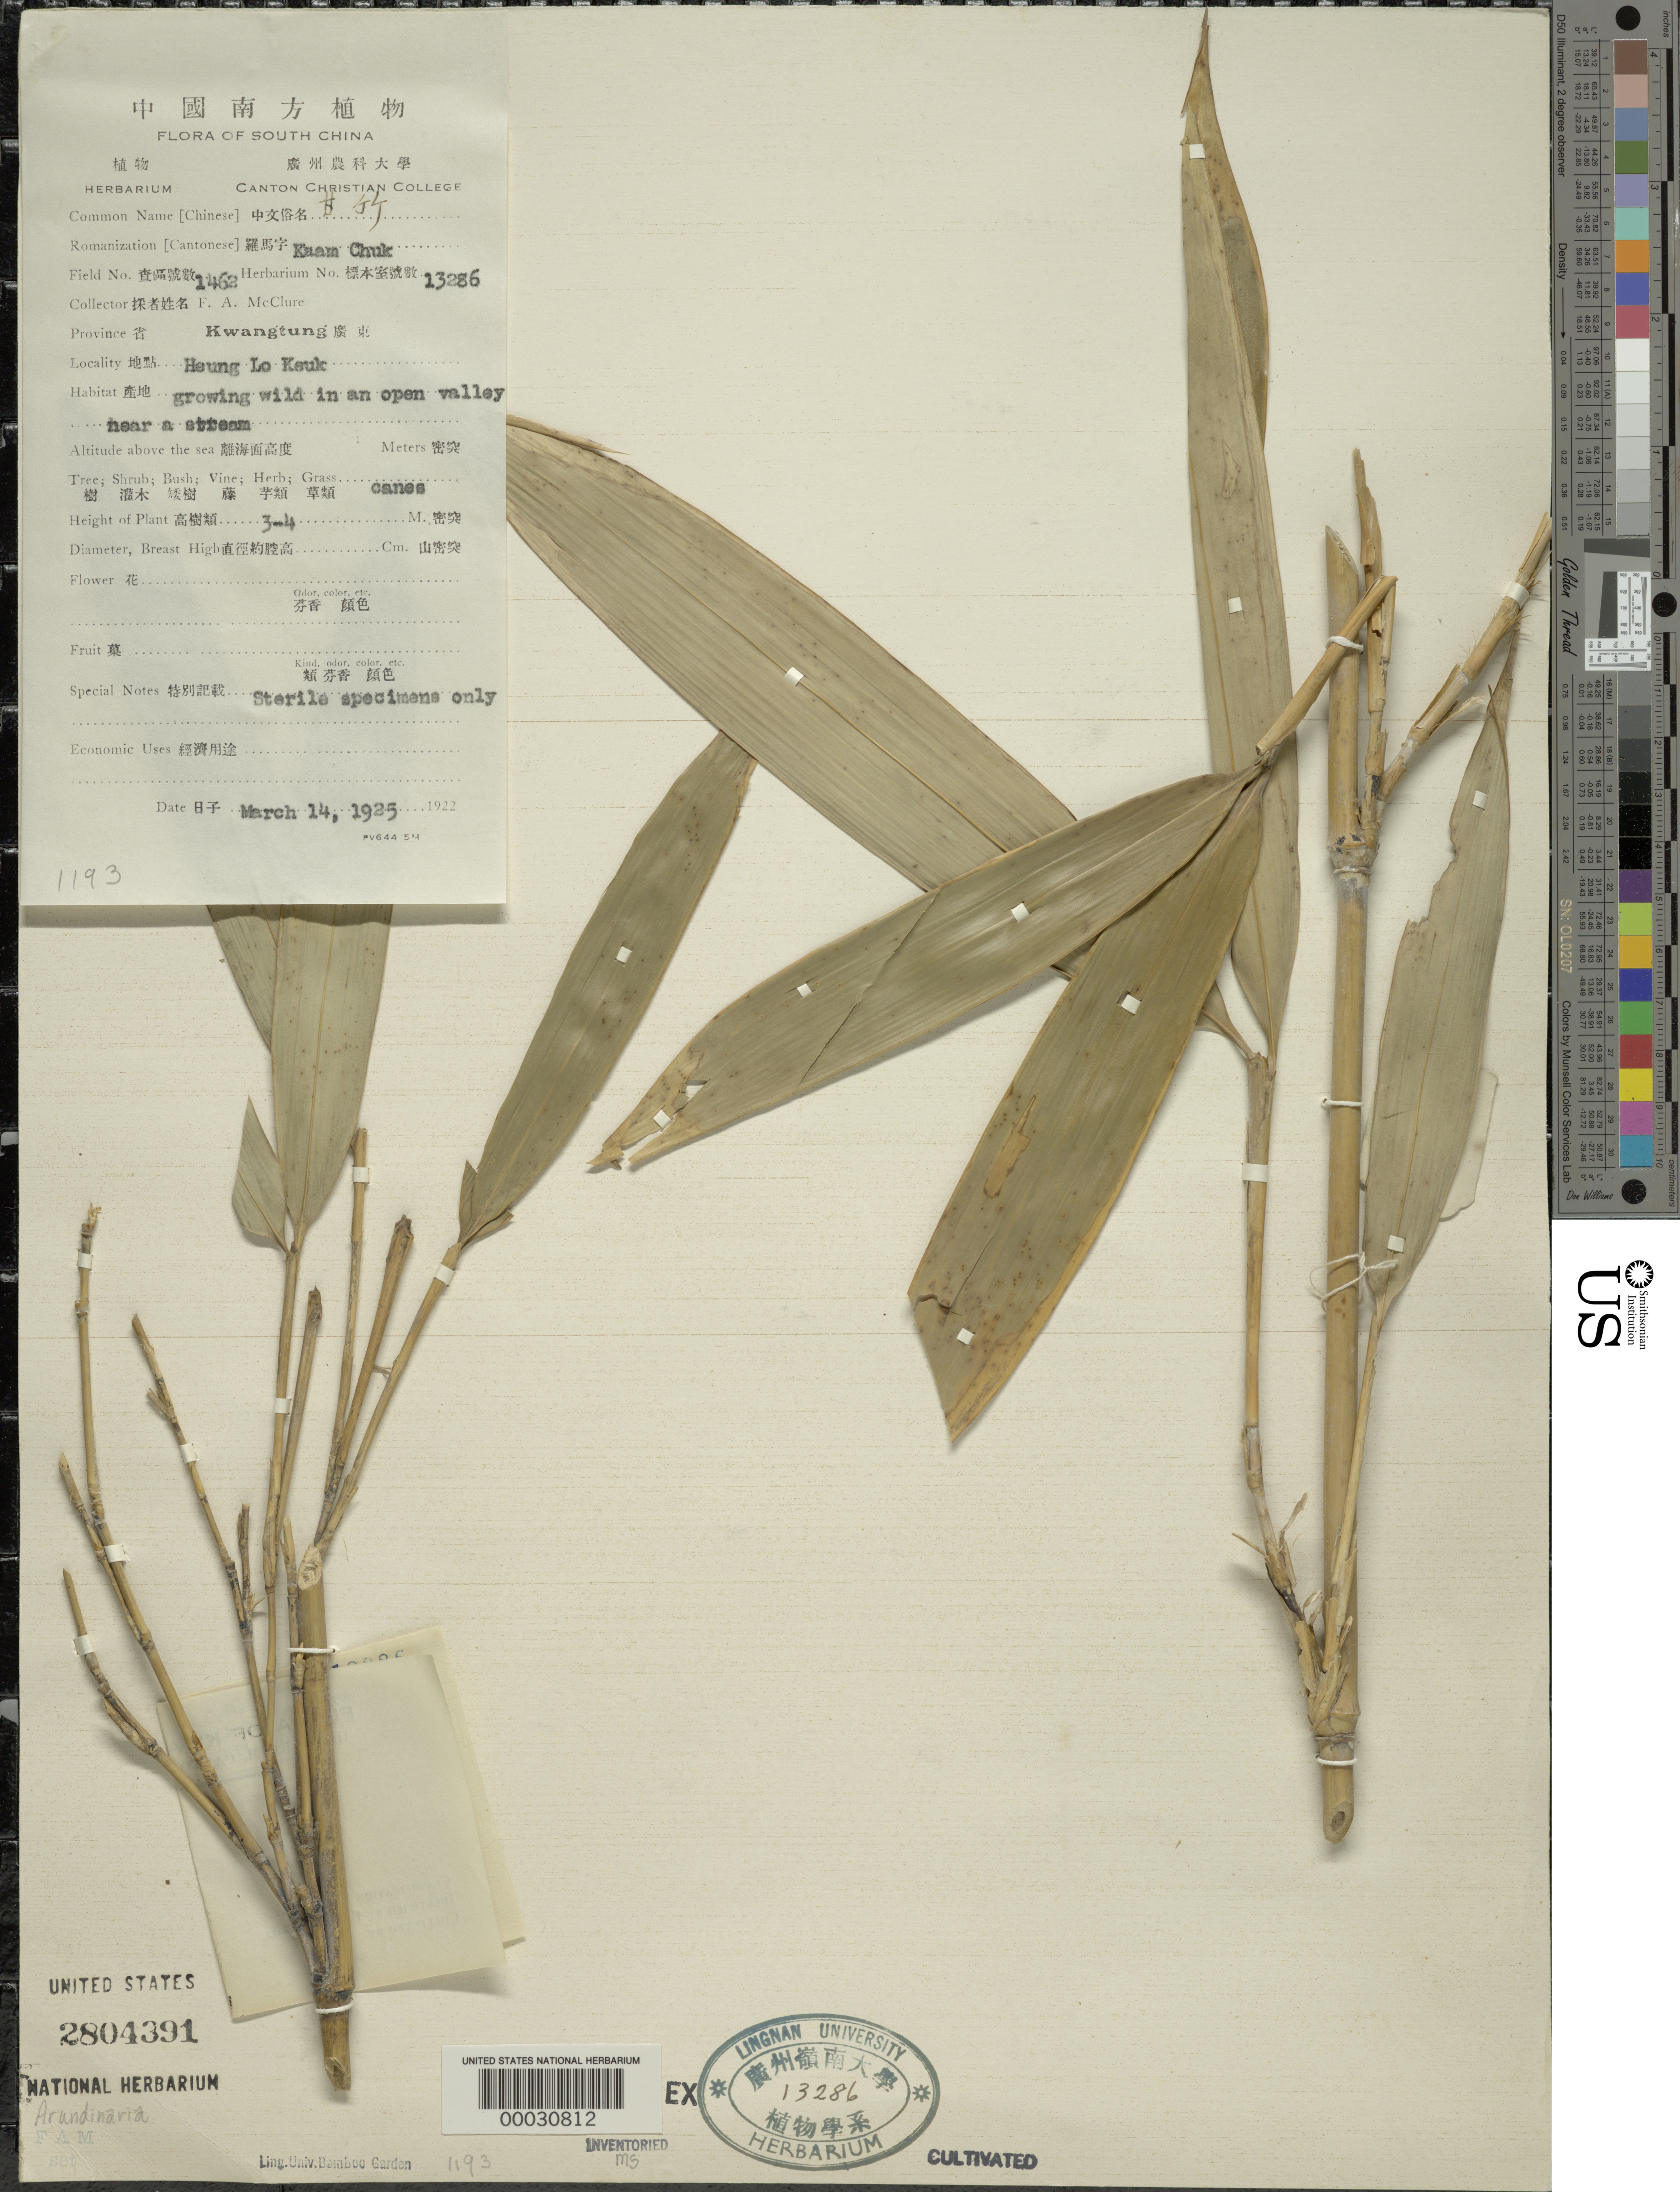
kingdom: Plantae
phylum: Tracheophyta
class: Liliopsida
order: Poales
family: Poaceae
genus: Arundinaria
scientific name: Arundinaria sp.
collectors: F. A. McClure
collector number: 146 A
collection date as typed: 14 Mar 1925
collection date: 1925-03-14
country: China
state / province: Guangdong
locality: Lingnan university bamboo garden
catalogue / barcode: US 2804391